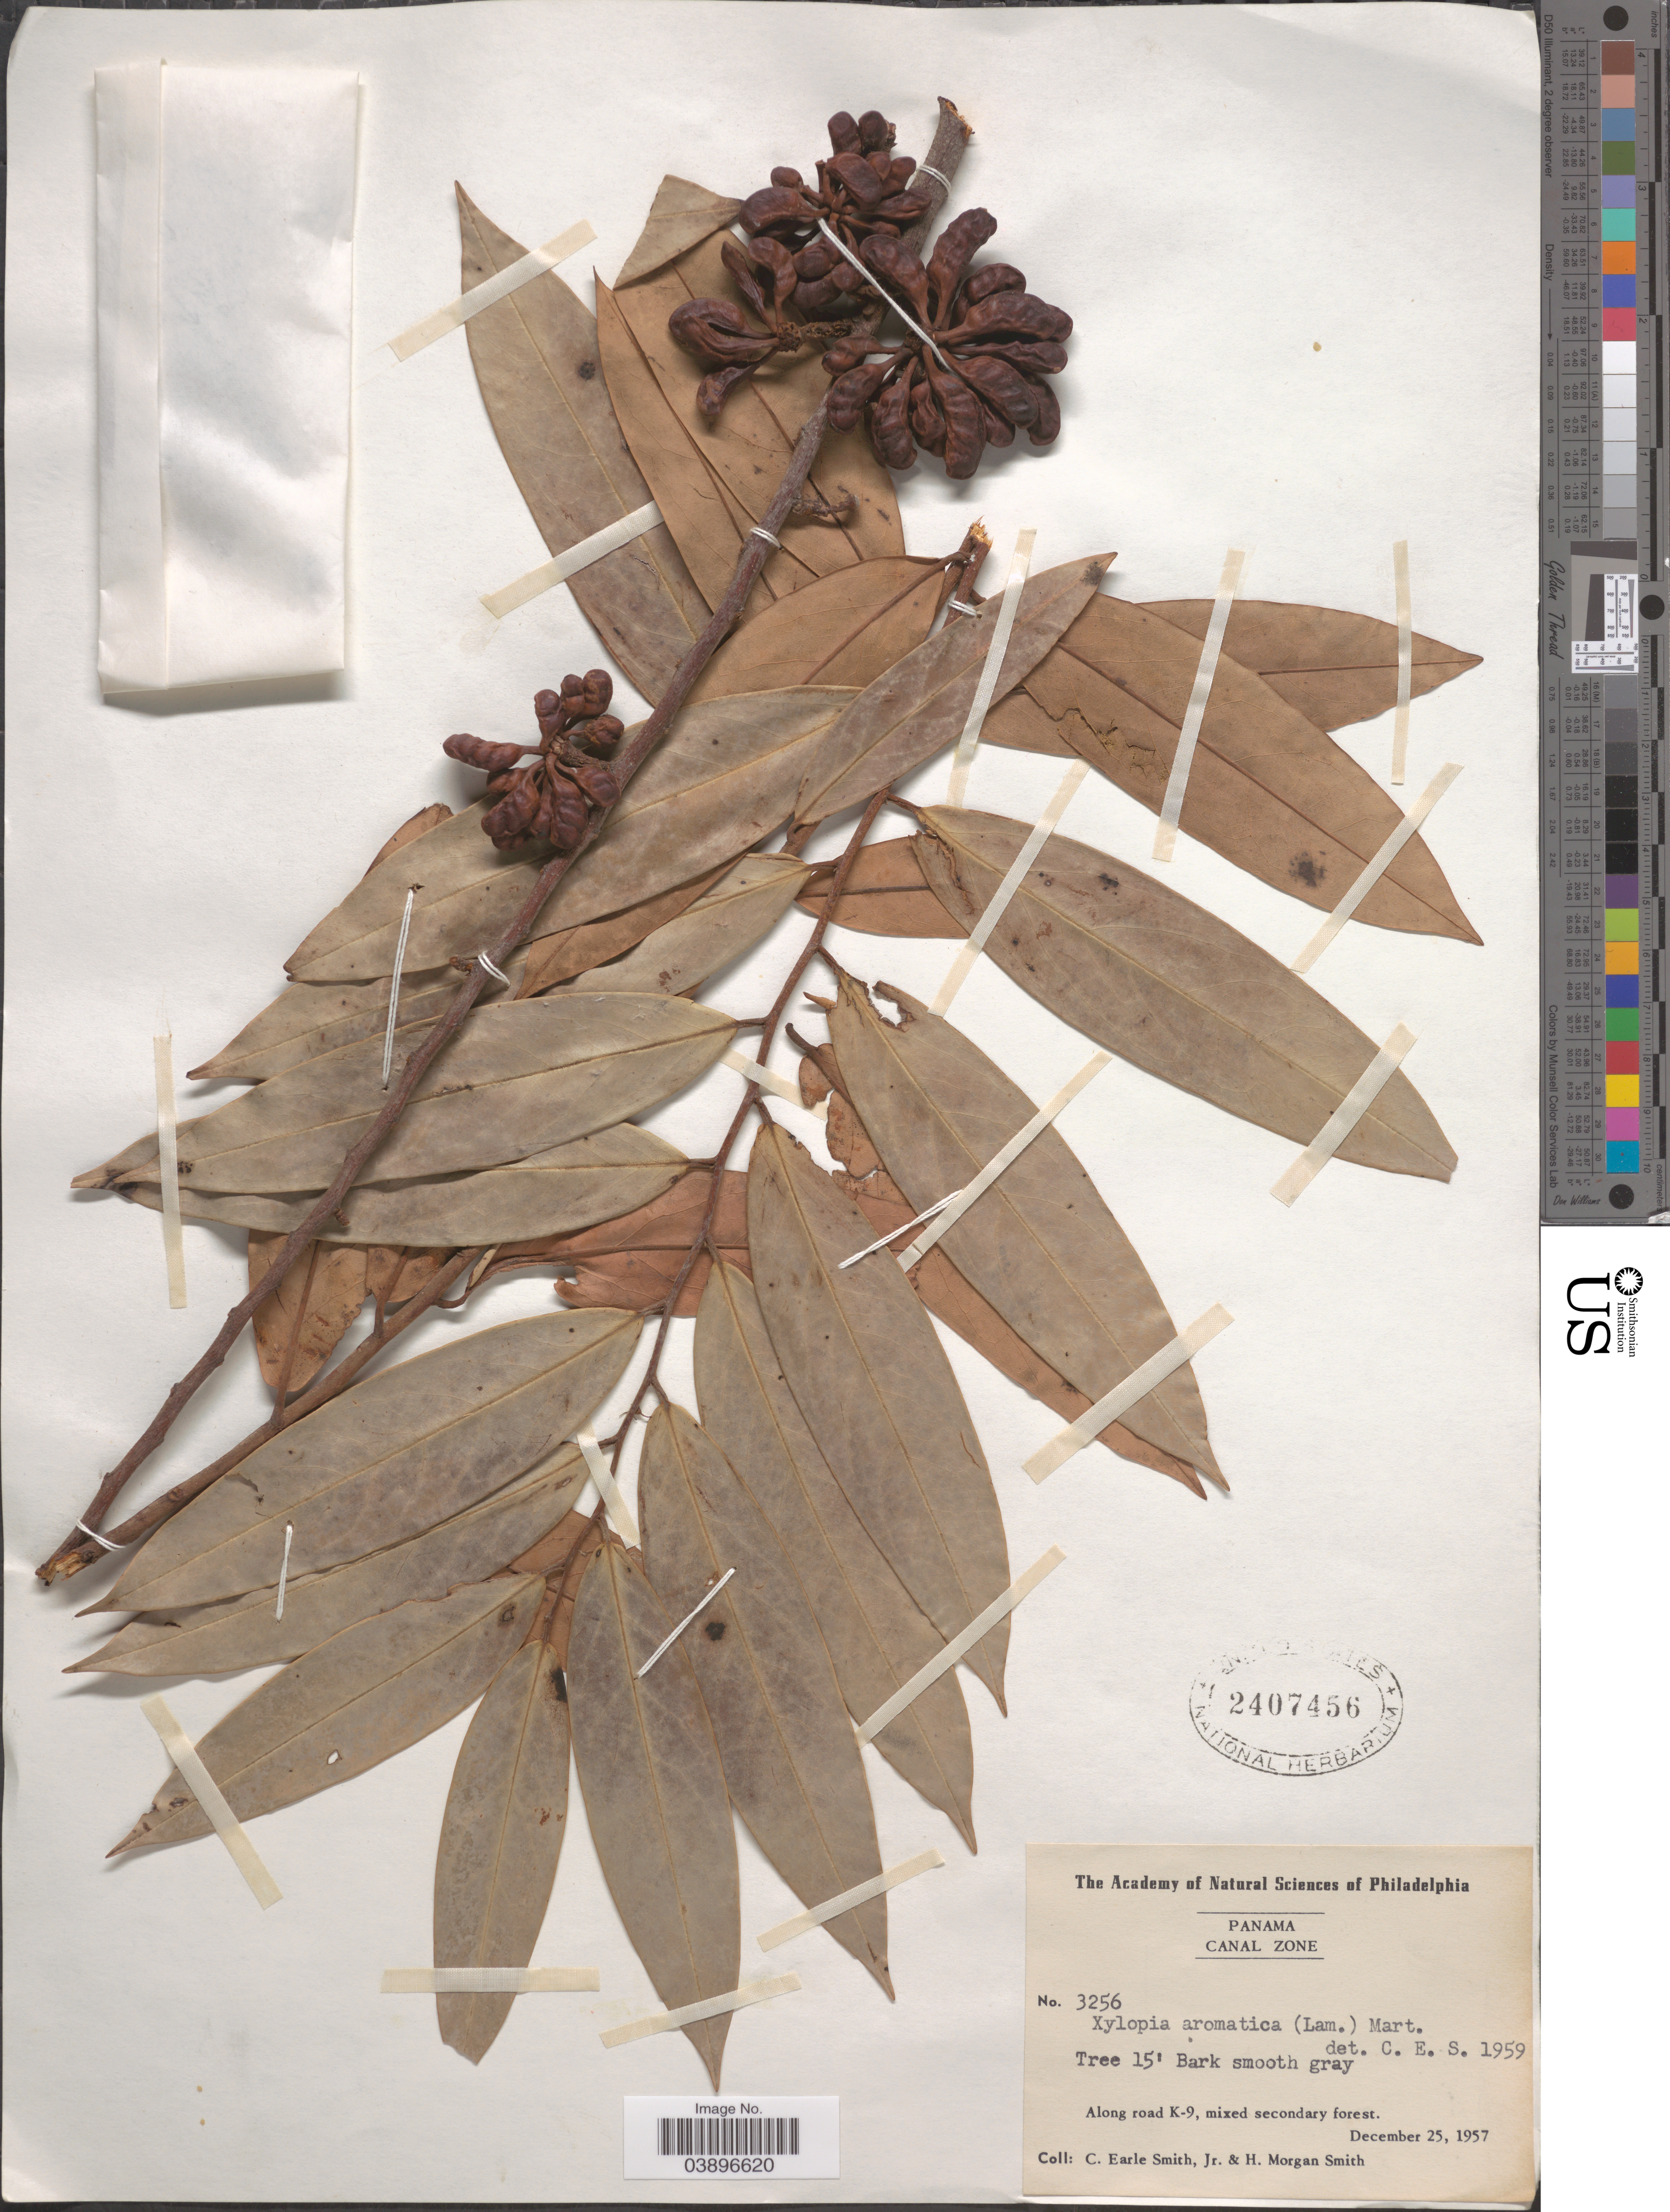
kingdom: Plantae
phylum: Tracheophyta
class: Magnoliopsida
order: Magnoliales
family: Annonaceae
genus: Xylopia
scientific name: Xylopia aromatica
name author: (Lam.) Mart.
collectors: C. E. Smith Jr. & H. M. Smith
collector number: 3256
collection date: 1957-12-25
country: Panama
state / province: Colón / Panamá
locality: Canal Zone. Along road K-9.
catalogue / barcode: US 2407456